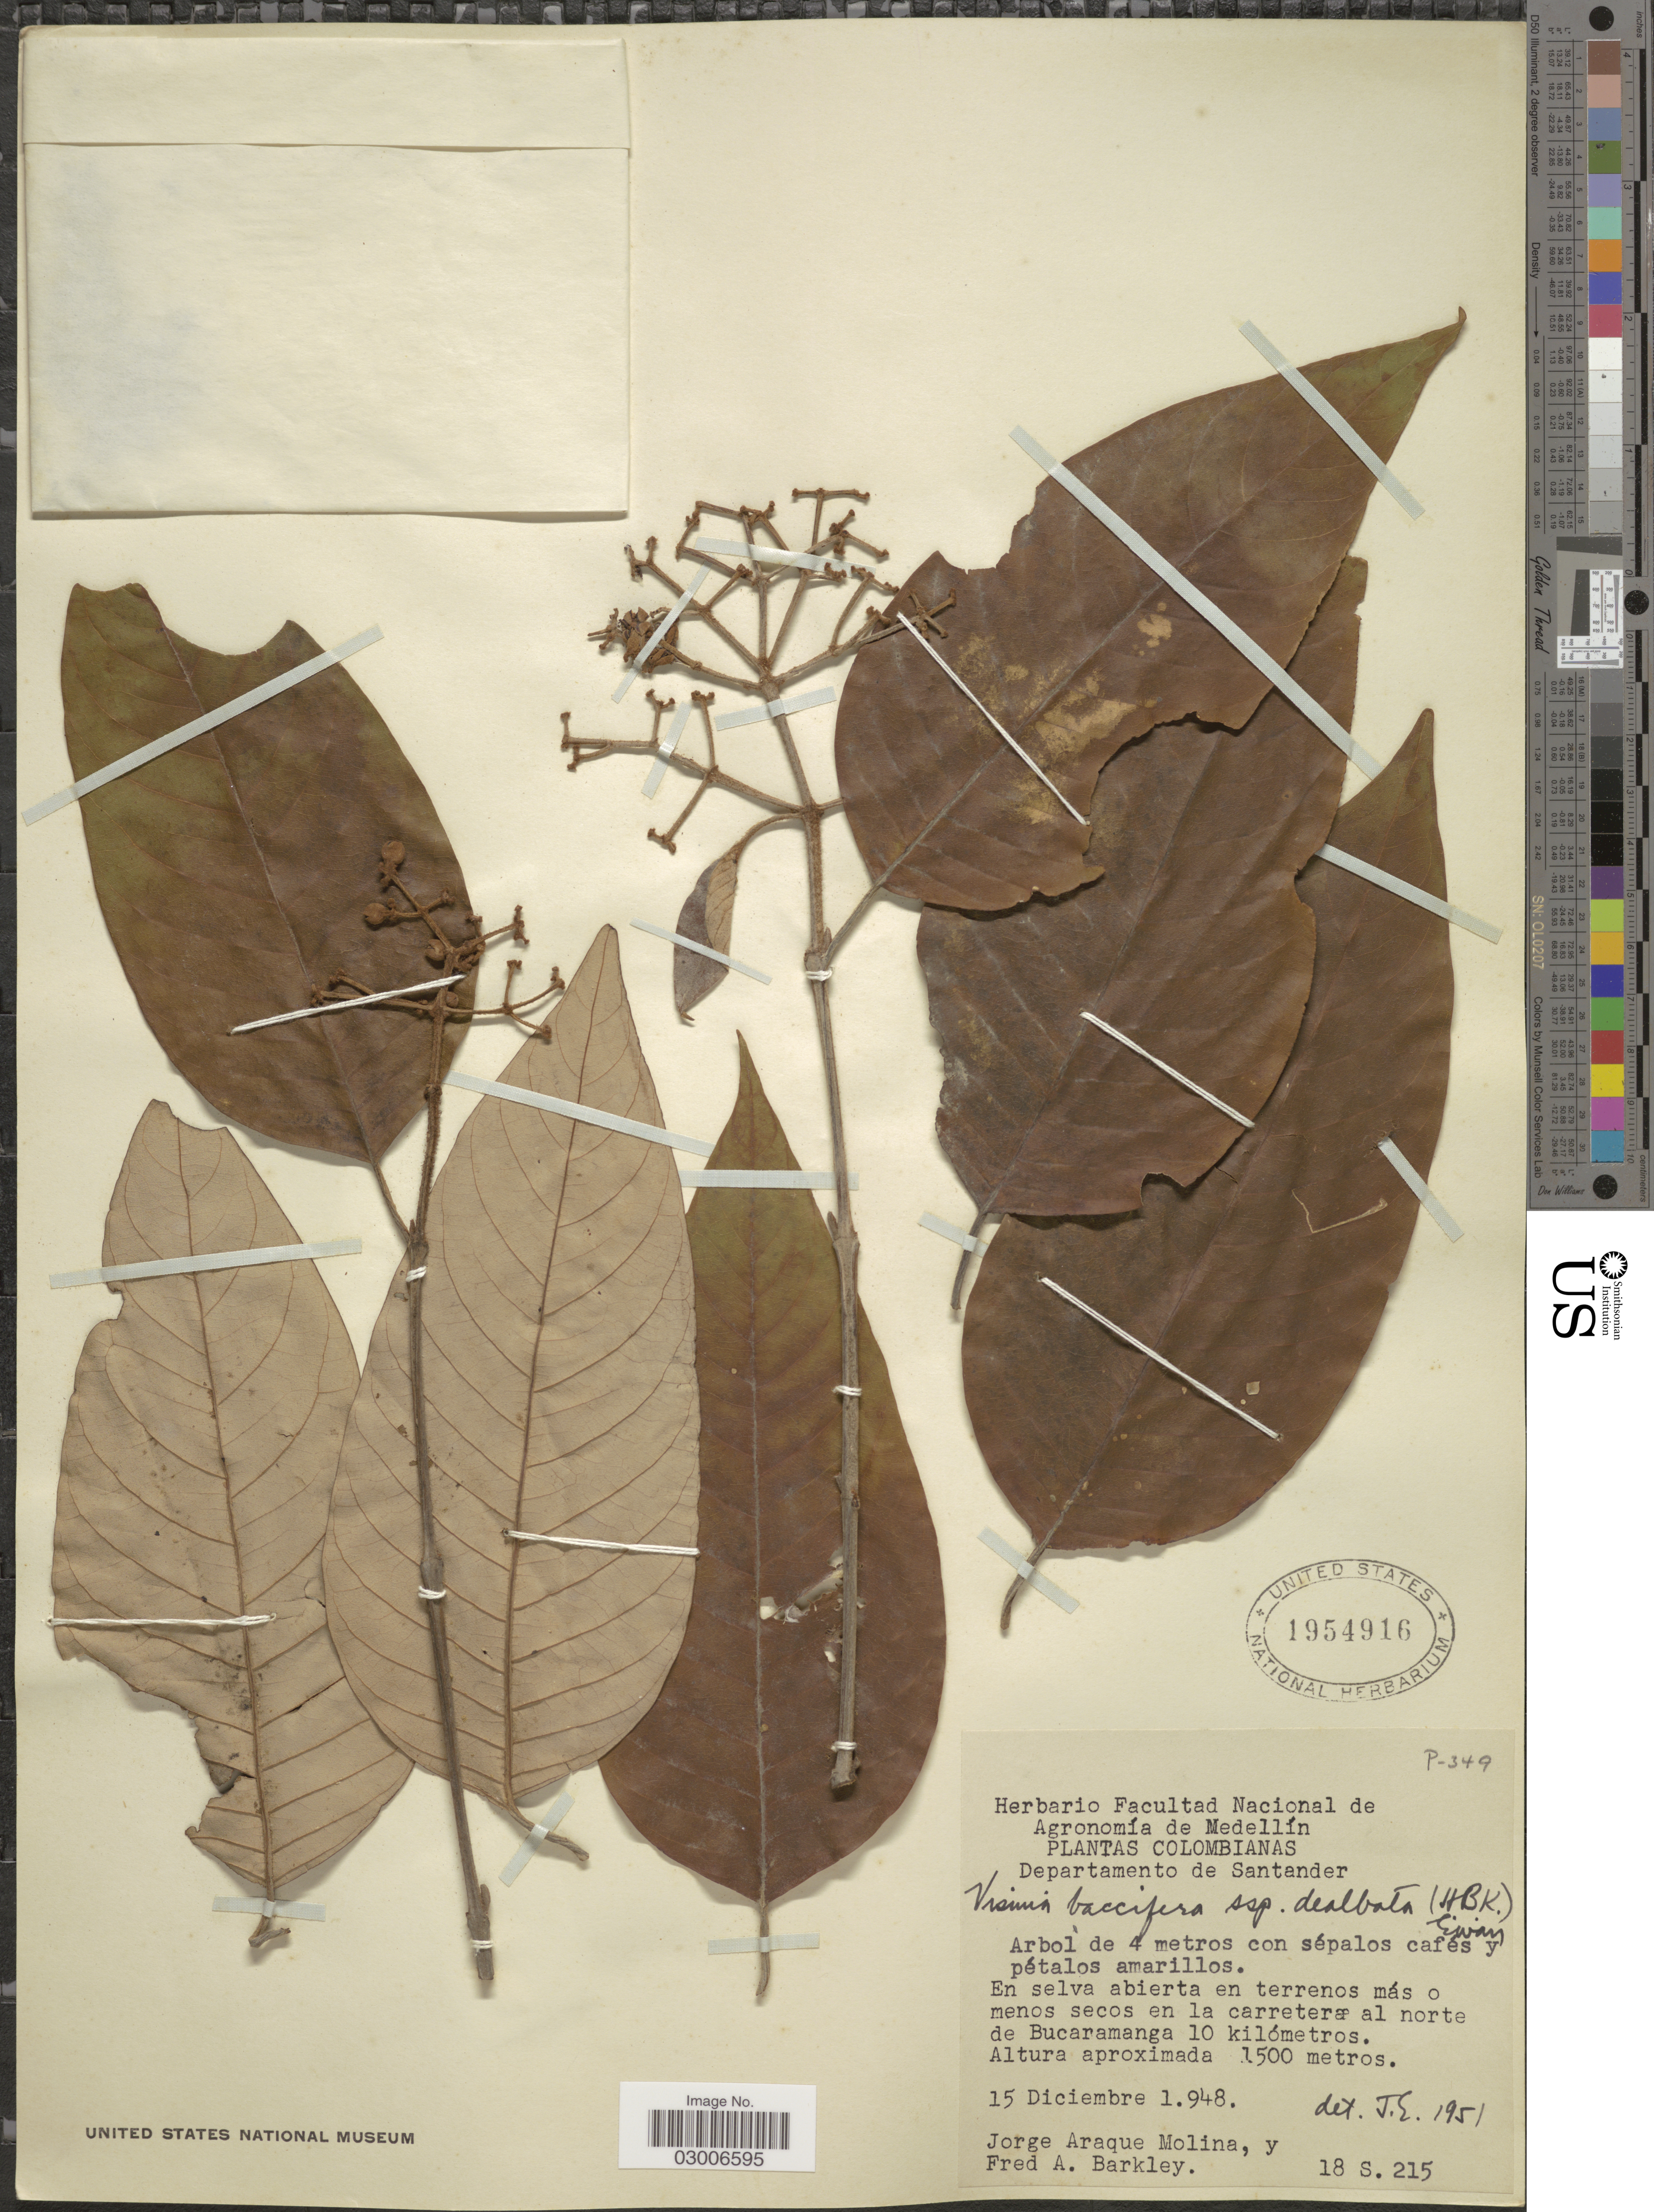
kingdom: Plantae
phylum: Tracheophyta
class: Magnoliopsida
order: Malpighiales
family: Hypericaceae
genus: Vismia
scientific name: Vismia baccifera subsp. dealbata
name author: (Kunth) Ewan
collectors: J. A. Molina & F. A. Barkley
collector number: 18 S. 215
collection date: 1948-12-15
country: Colombia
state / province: Santander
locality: Departamento de Santander, En selva abierta en terrenos más o menos secos en la carretera al norte de Bucaramanga 10 kilómetros.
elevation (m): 1500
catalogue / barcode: US 1954916